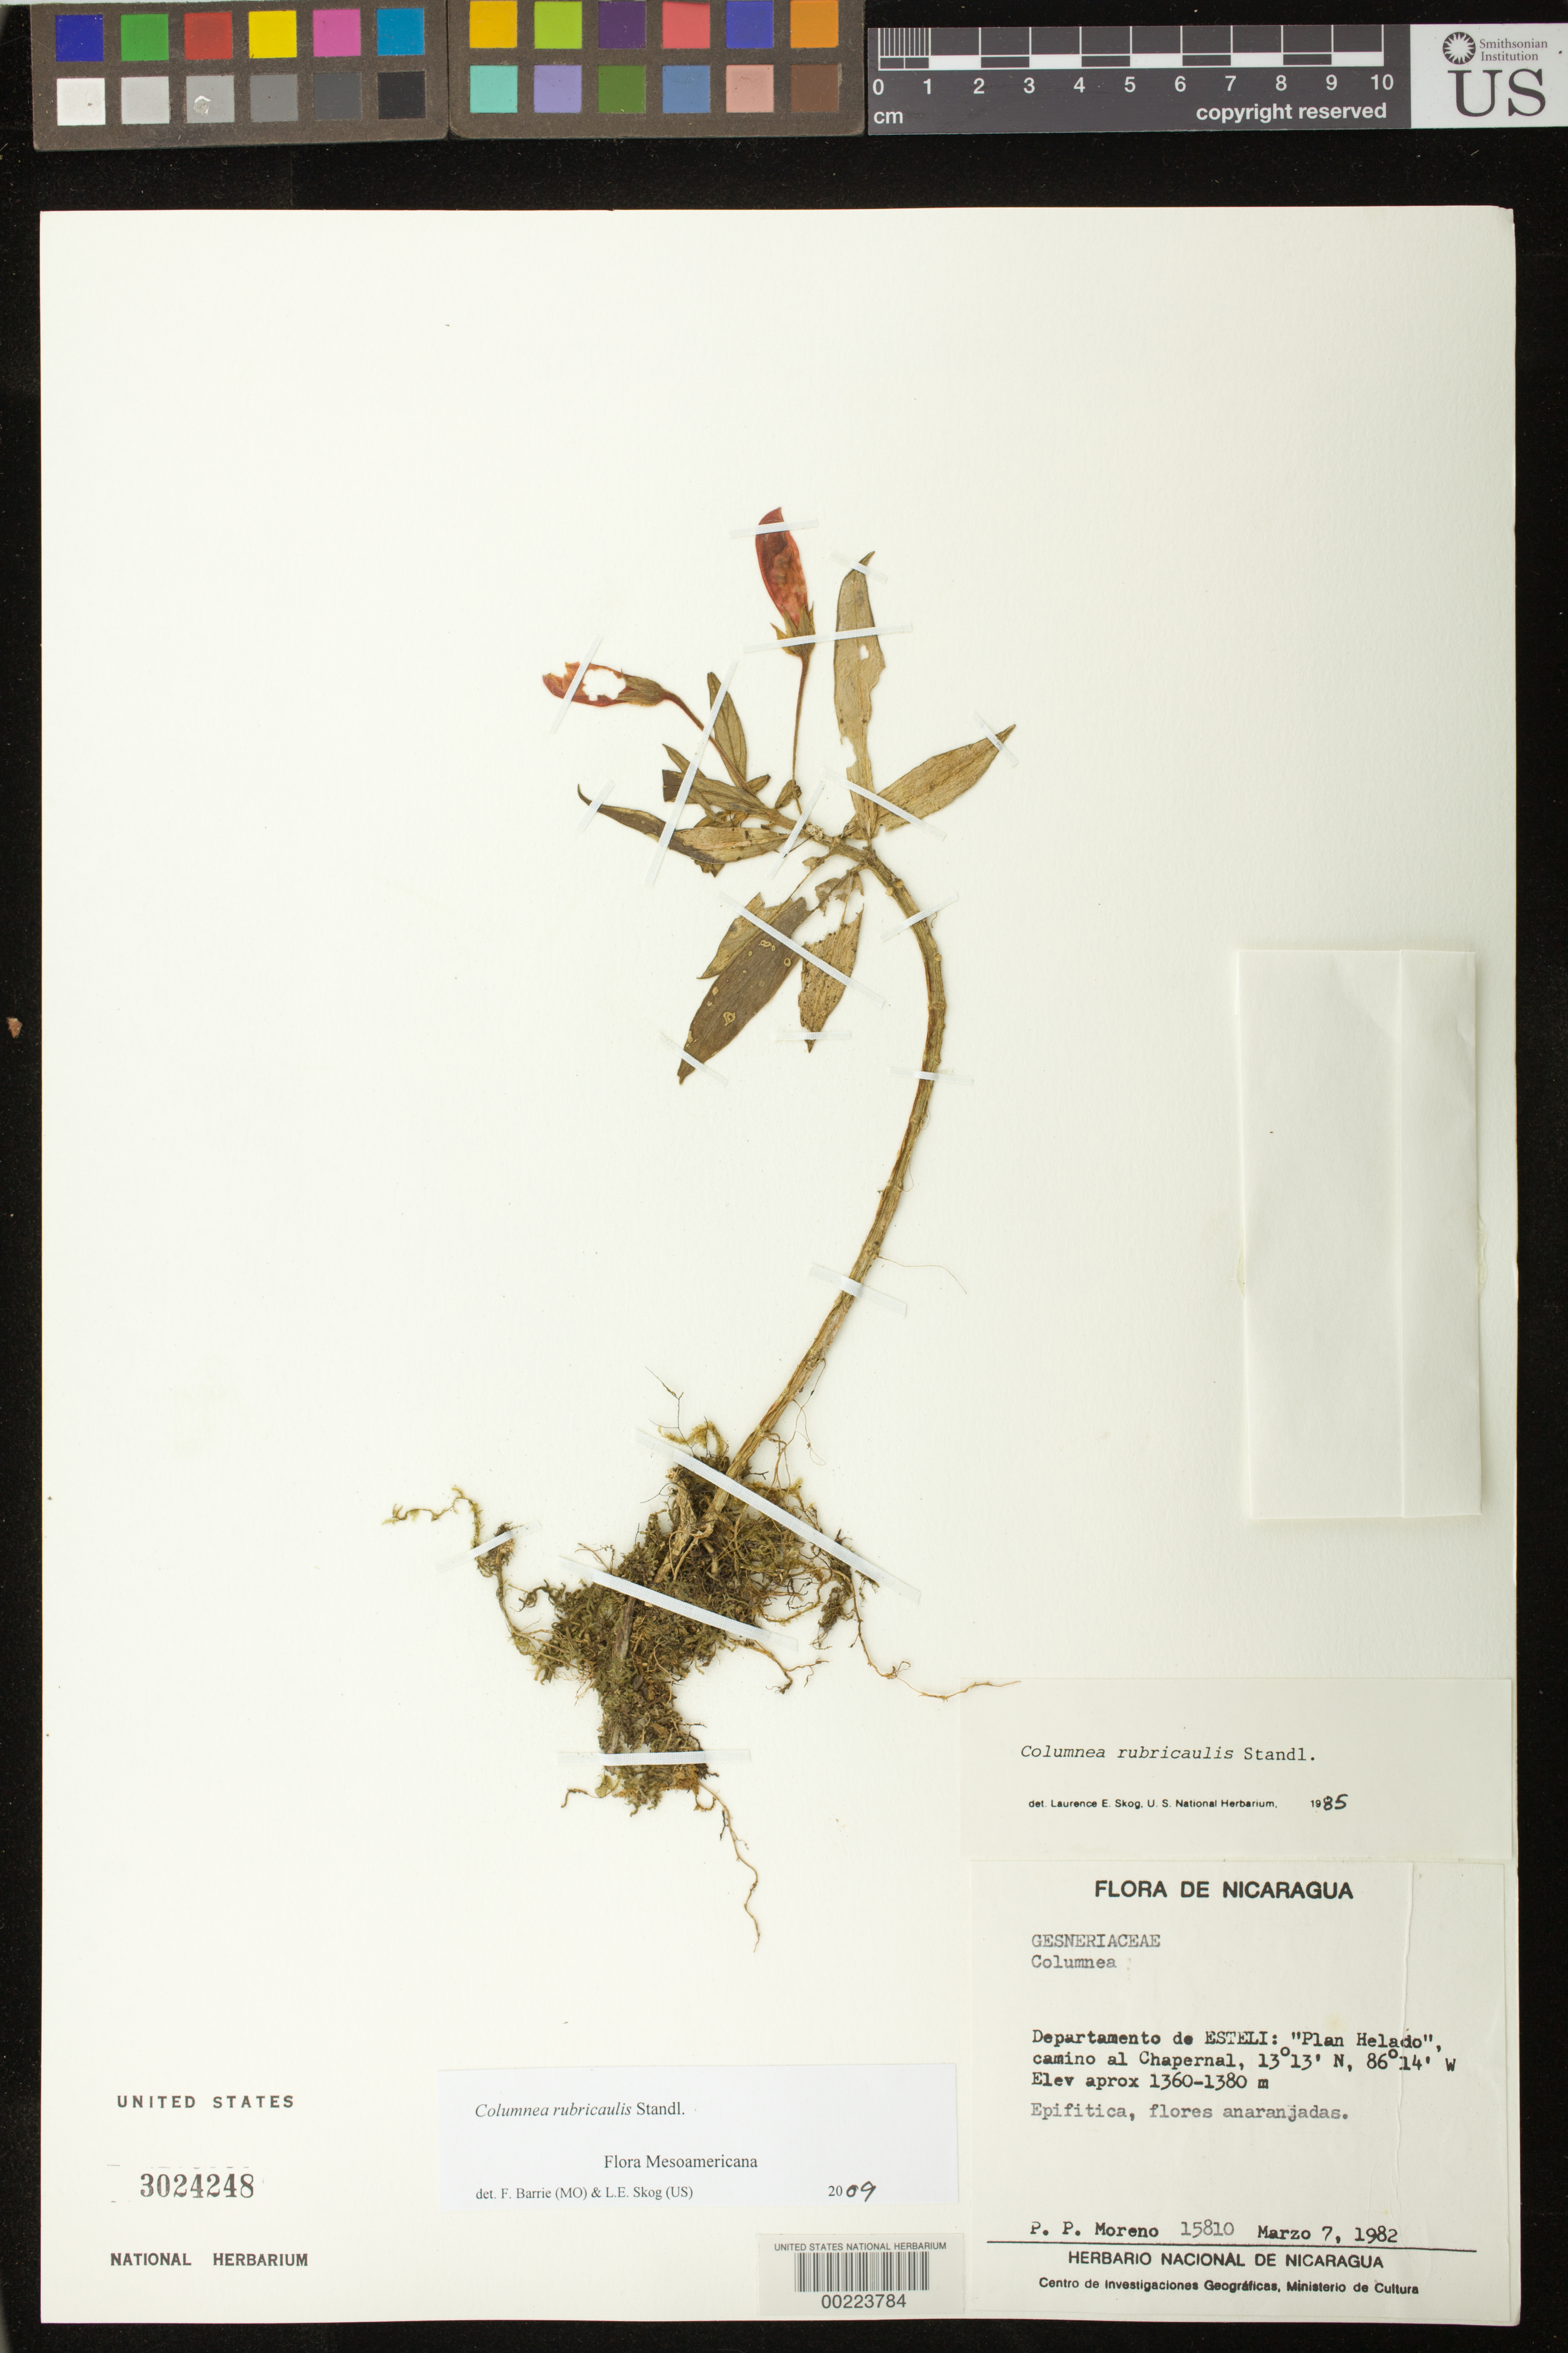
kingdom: Plantae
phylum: Tracheophyta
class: Magnoliopsida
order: Lamiales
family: Gesneriaceae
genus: Columnea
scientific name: Columnea rubricaulis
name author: Standl.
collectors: P. Moreno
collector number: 15810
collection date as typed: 07 Mar 1982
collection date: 1982-03-07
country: Nicaragua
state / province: Esteli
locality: Plan Helado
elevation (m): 1360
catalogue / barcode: US 3024248